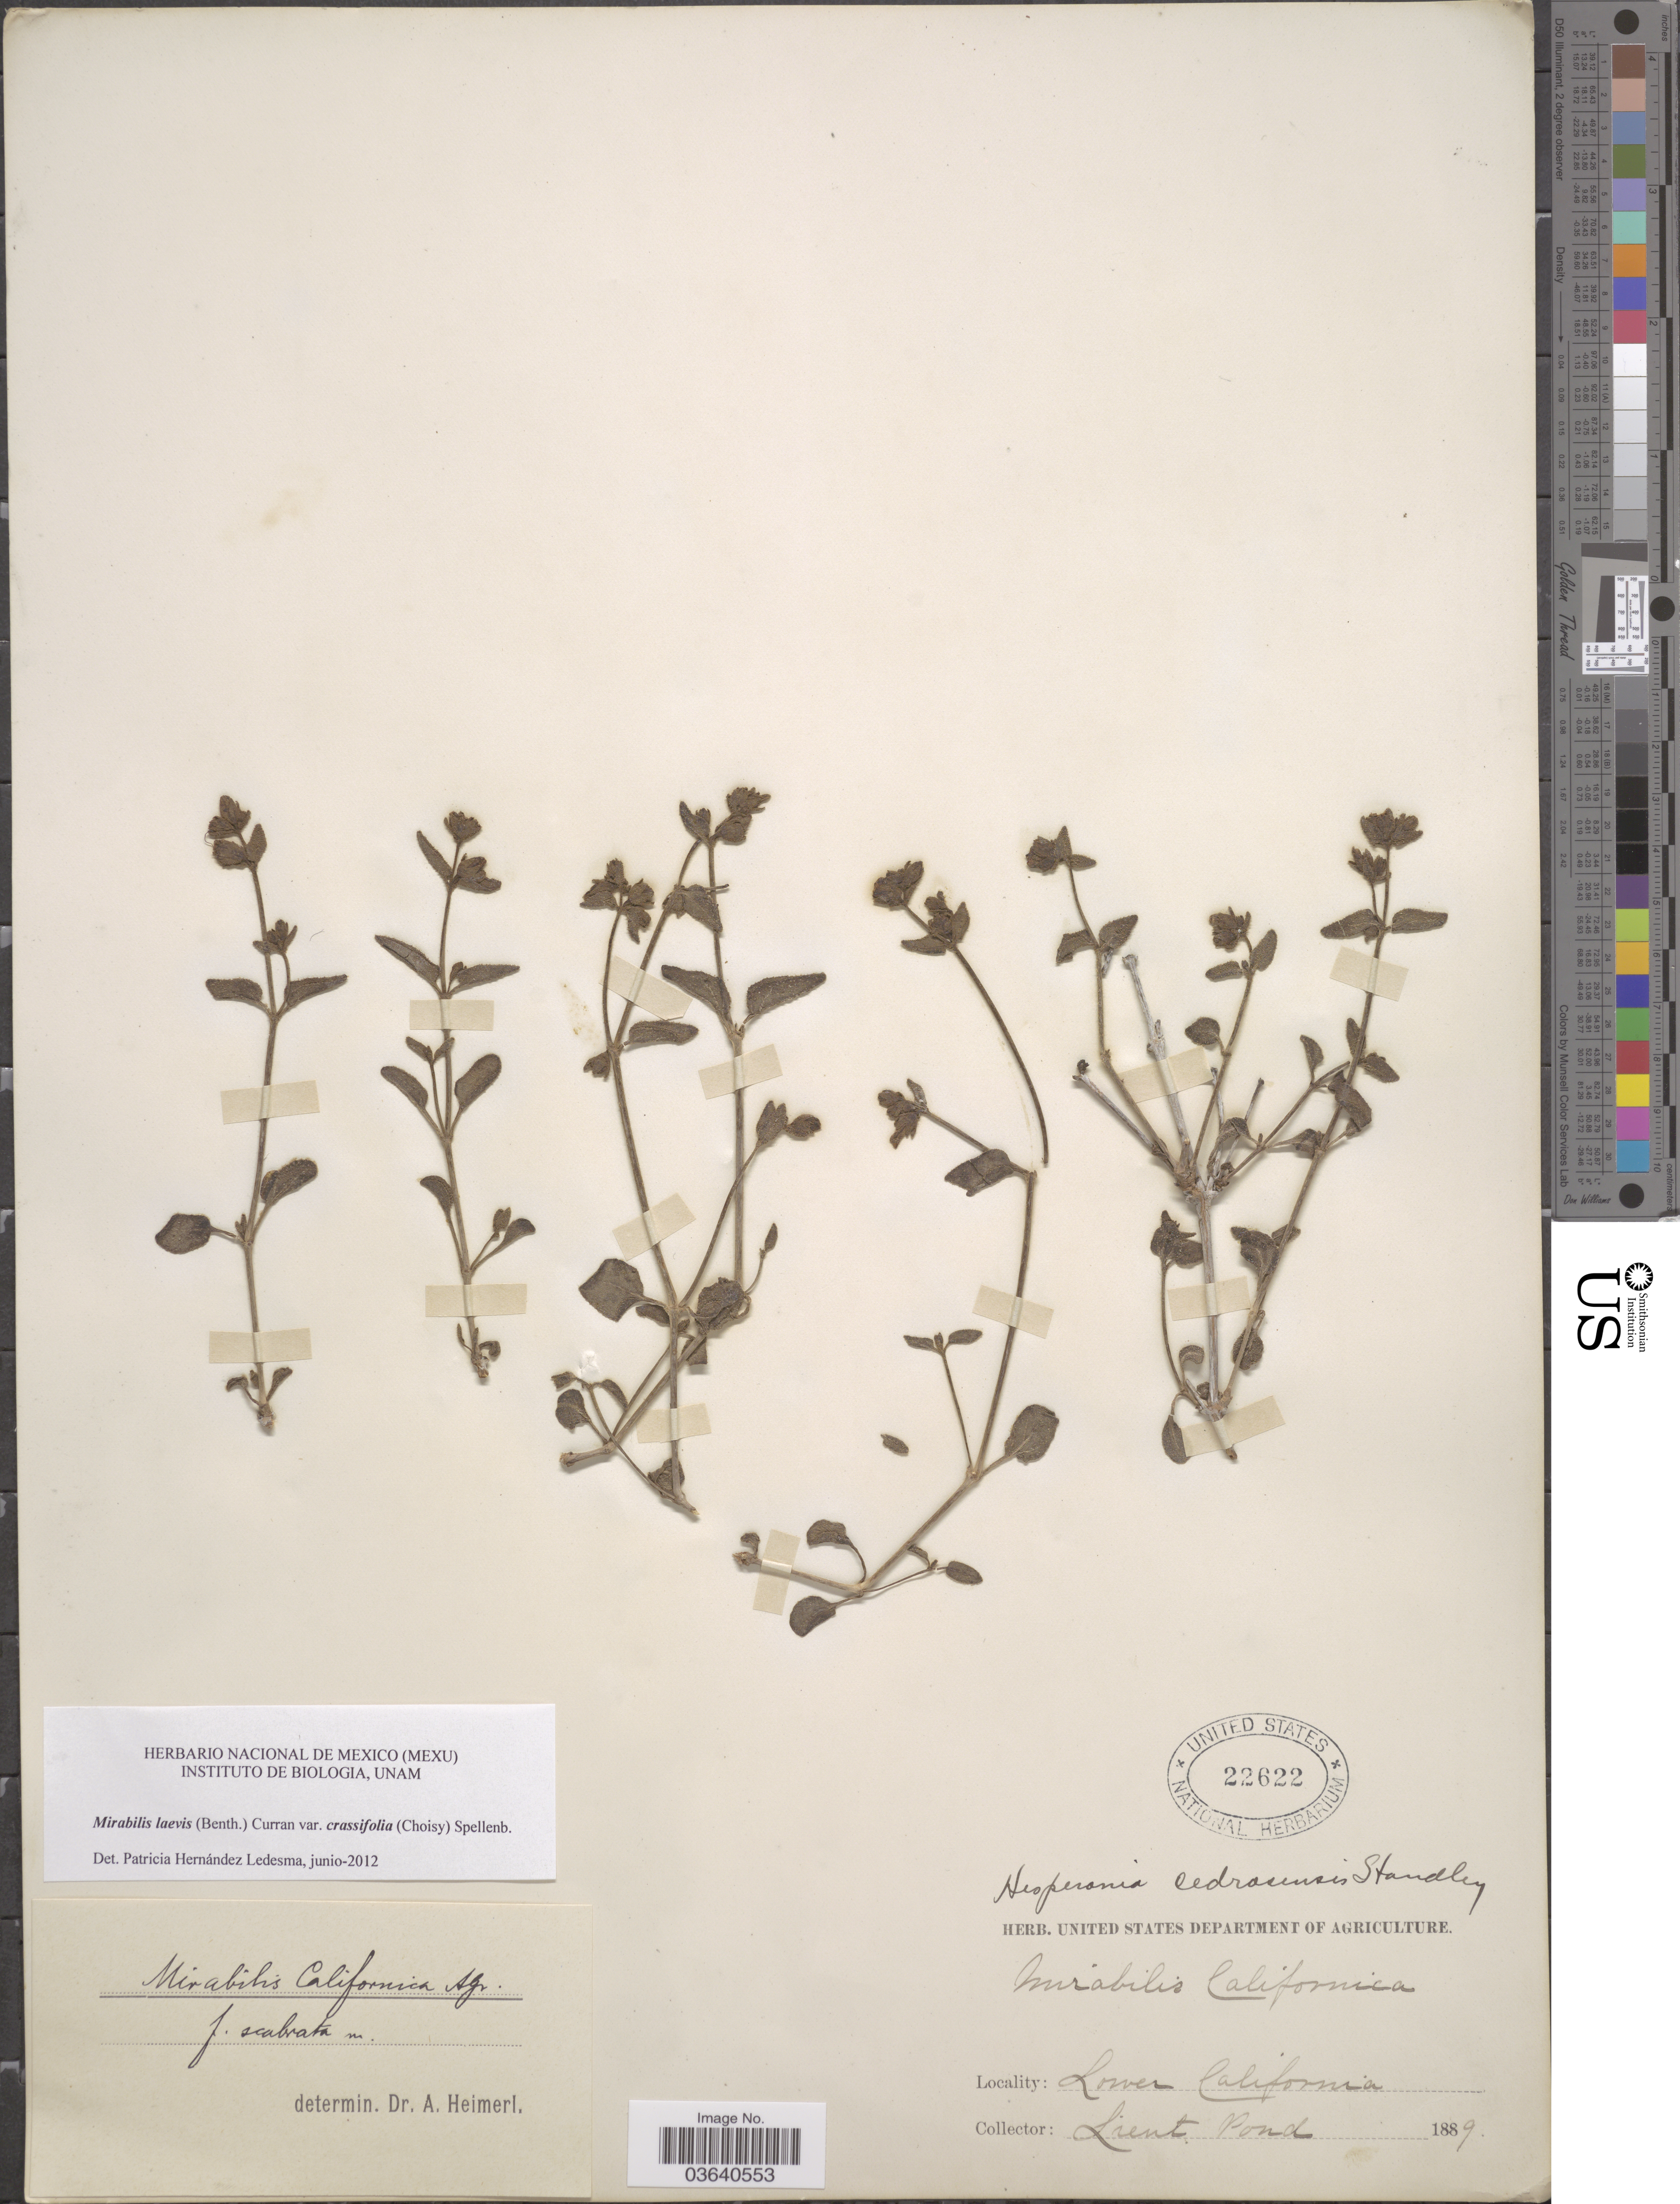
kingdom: Plantae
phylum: Tracheophyta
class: Magnoliopsida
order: Caryophyllales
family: Nyctaginaceae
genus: Mirabilis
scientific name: Mirabilis laevis var. crassifolia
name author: (Choisy) Spellenb.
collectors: C. Pond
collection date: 1889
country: Mexico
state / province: Baja California Norte / Baja California Sur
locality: Lower California.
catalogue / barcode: US 22622